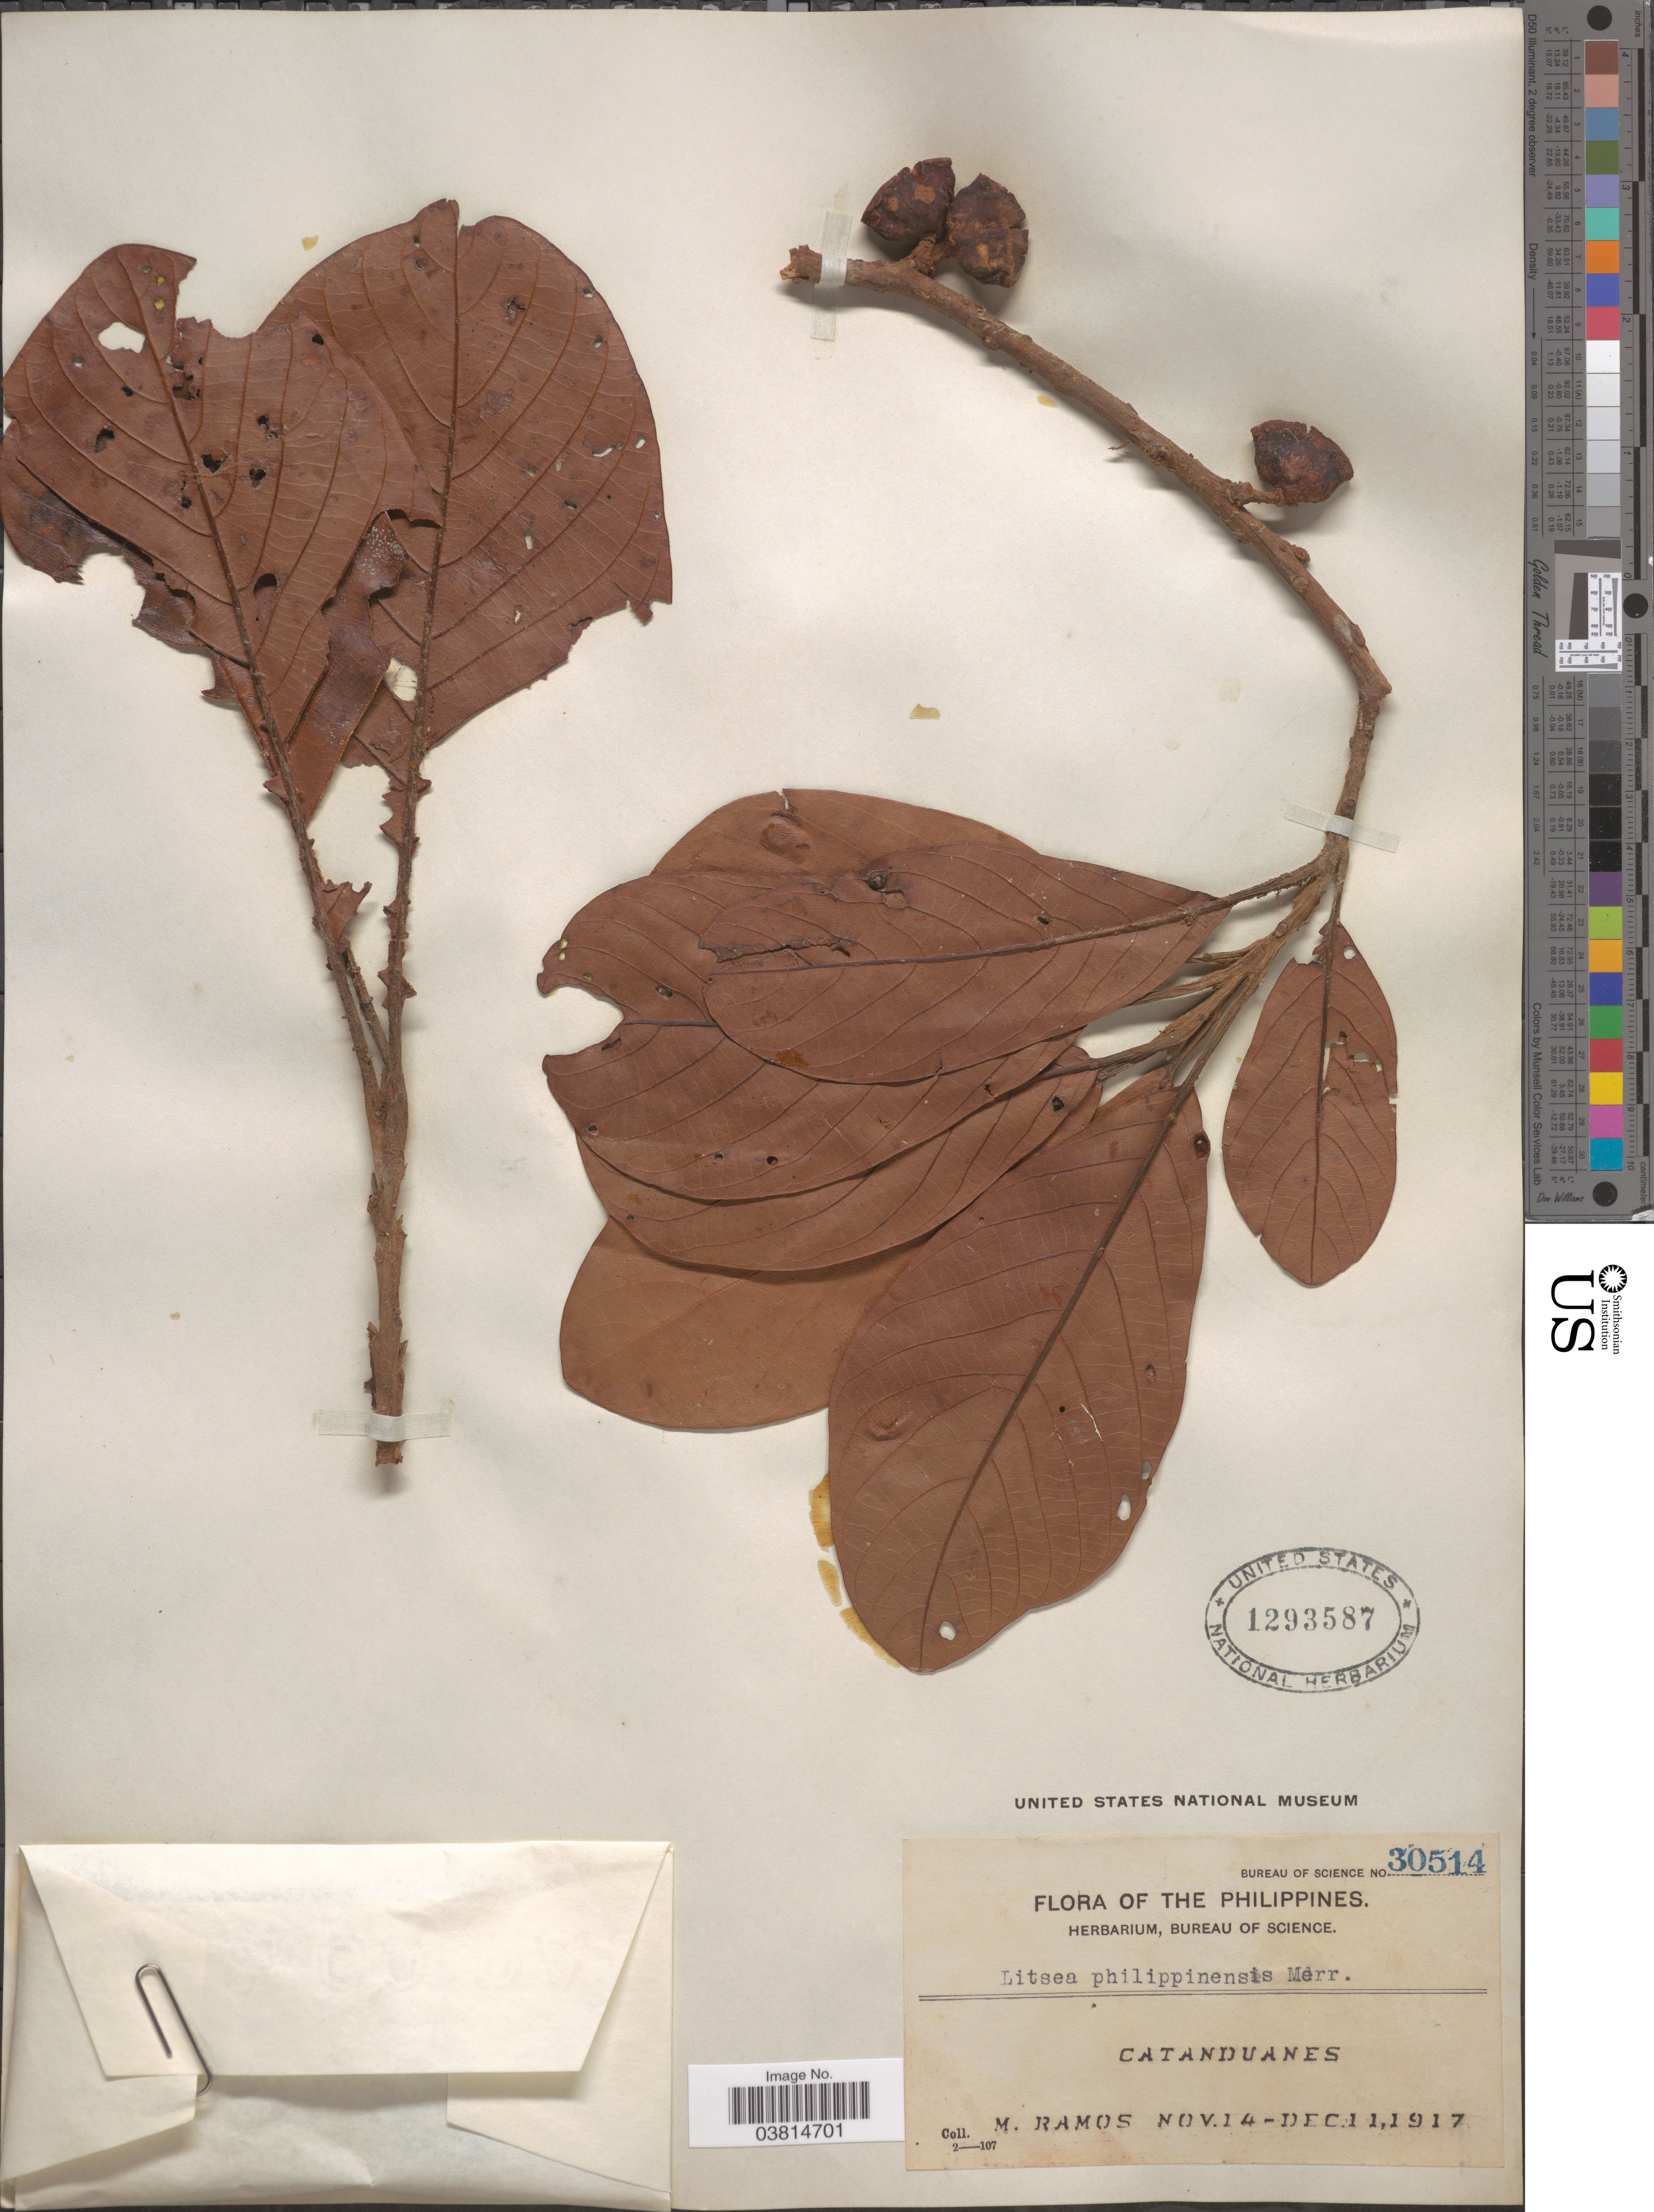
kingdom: Plantae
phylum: Tracheophyta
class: Magnoliopsida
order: Laurales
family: Lauraceae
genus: Litsea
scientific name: Litsea philippinensis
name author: Merr.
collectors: M. Ramos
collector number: Forestry Bureau 30514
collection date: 1917-11-14/1917-12-11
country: Philippines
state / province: Bicol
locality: Catanduanes.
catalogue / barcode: US 1293587